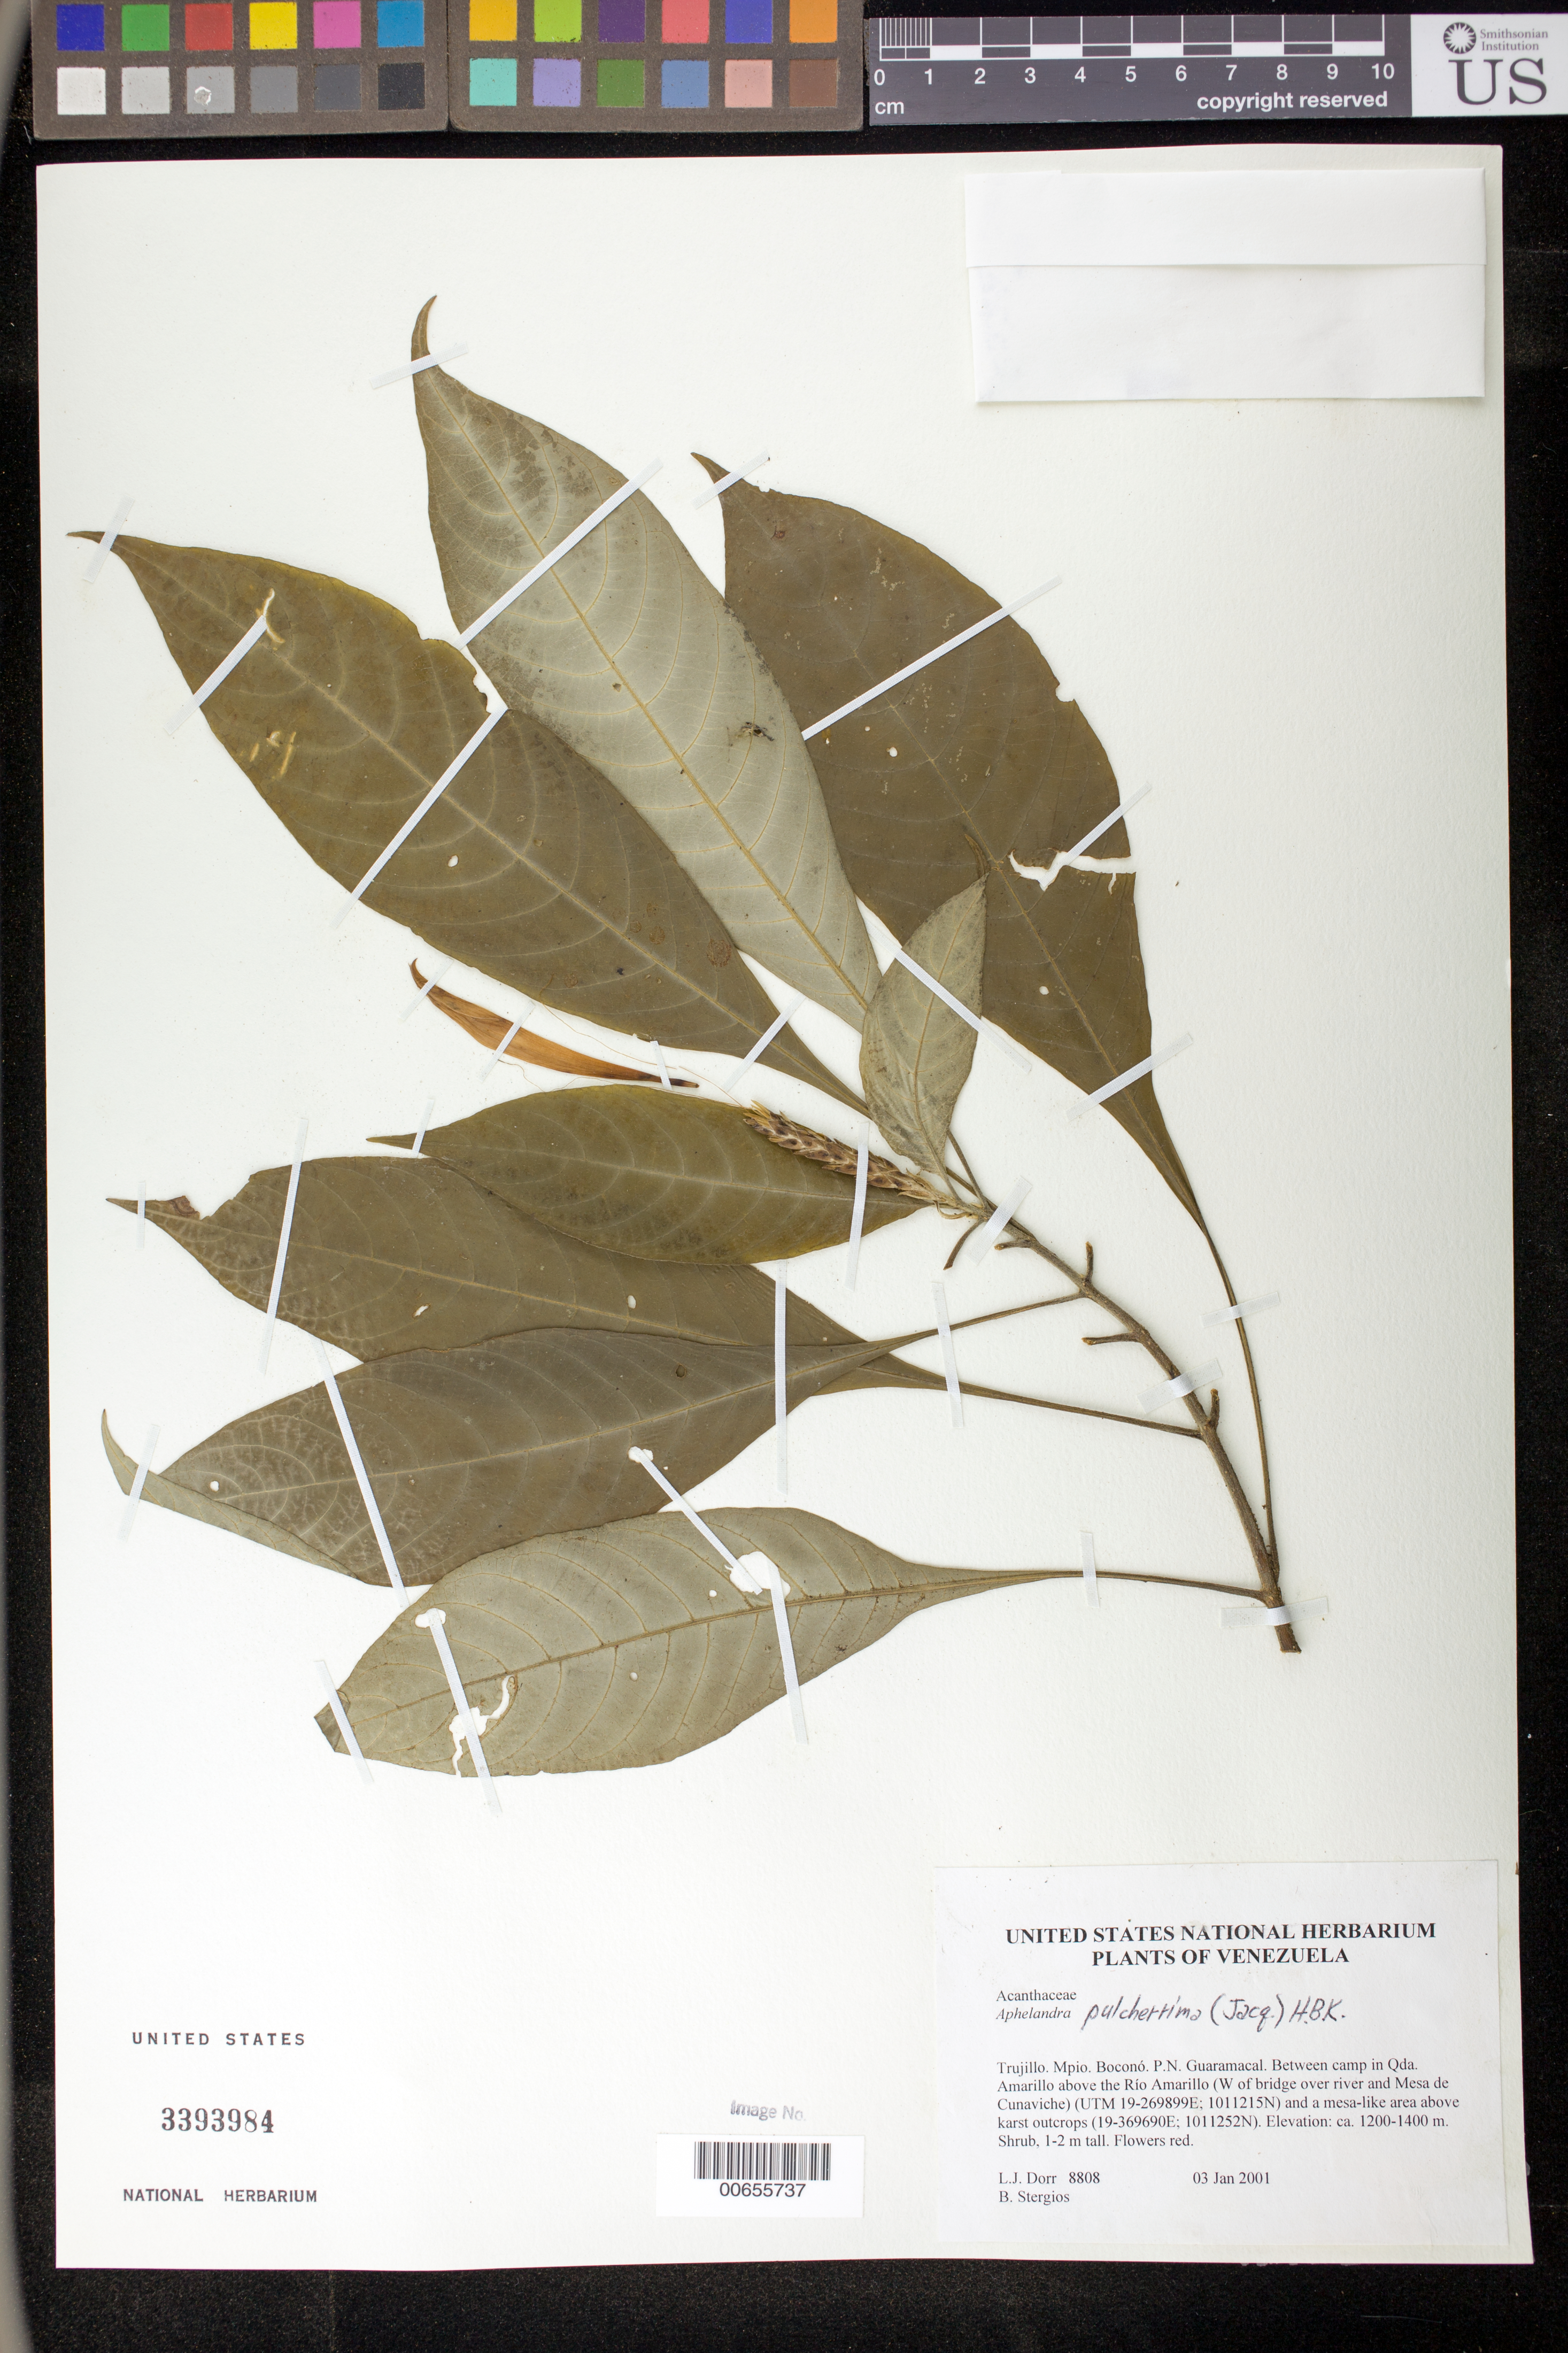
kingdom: Plantae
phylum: Tracheophyta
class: Magnoliopsida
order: Lamiales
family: Acanthaceae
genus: Aphelandra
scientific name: Aphelandra pulcherrima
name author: (Jacq.) Kunth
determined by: Wasshausen, Dieter C., (BOT), Smithsonian Institution - National Museum of Natural History (UNITED STATES)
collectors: L. J. Dorr & B. G. Stergios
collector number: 8808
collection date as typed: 03 Jan 2001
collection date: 2001-01-03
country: Venezuela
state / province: Trujillo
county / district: Boconó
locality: Parque Nacional Guaramacal. Between camp in Qda Amarillo above Río Amarillo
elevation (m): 1200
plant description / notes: CAS, COL, MO, PORT, US, VEN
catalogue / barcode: US 3393984